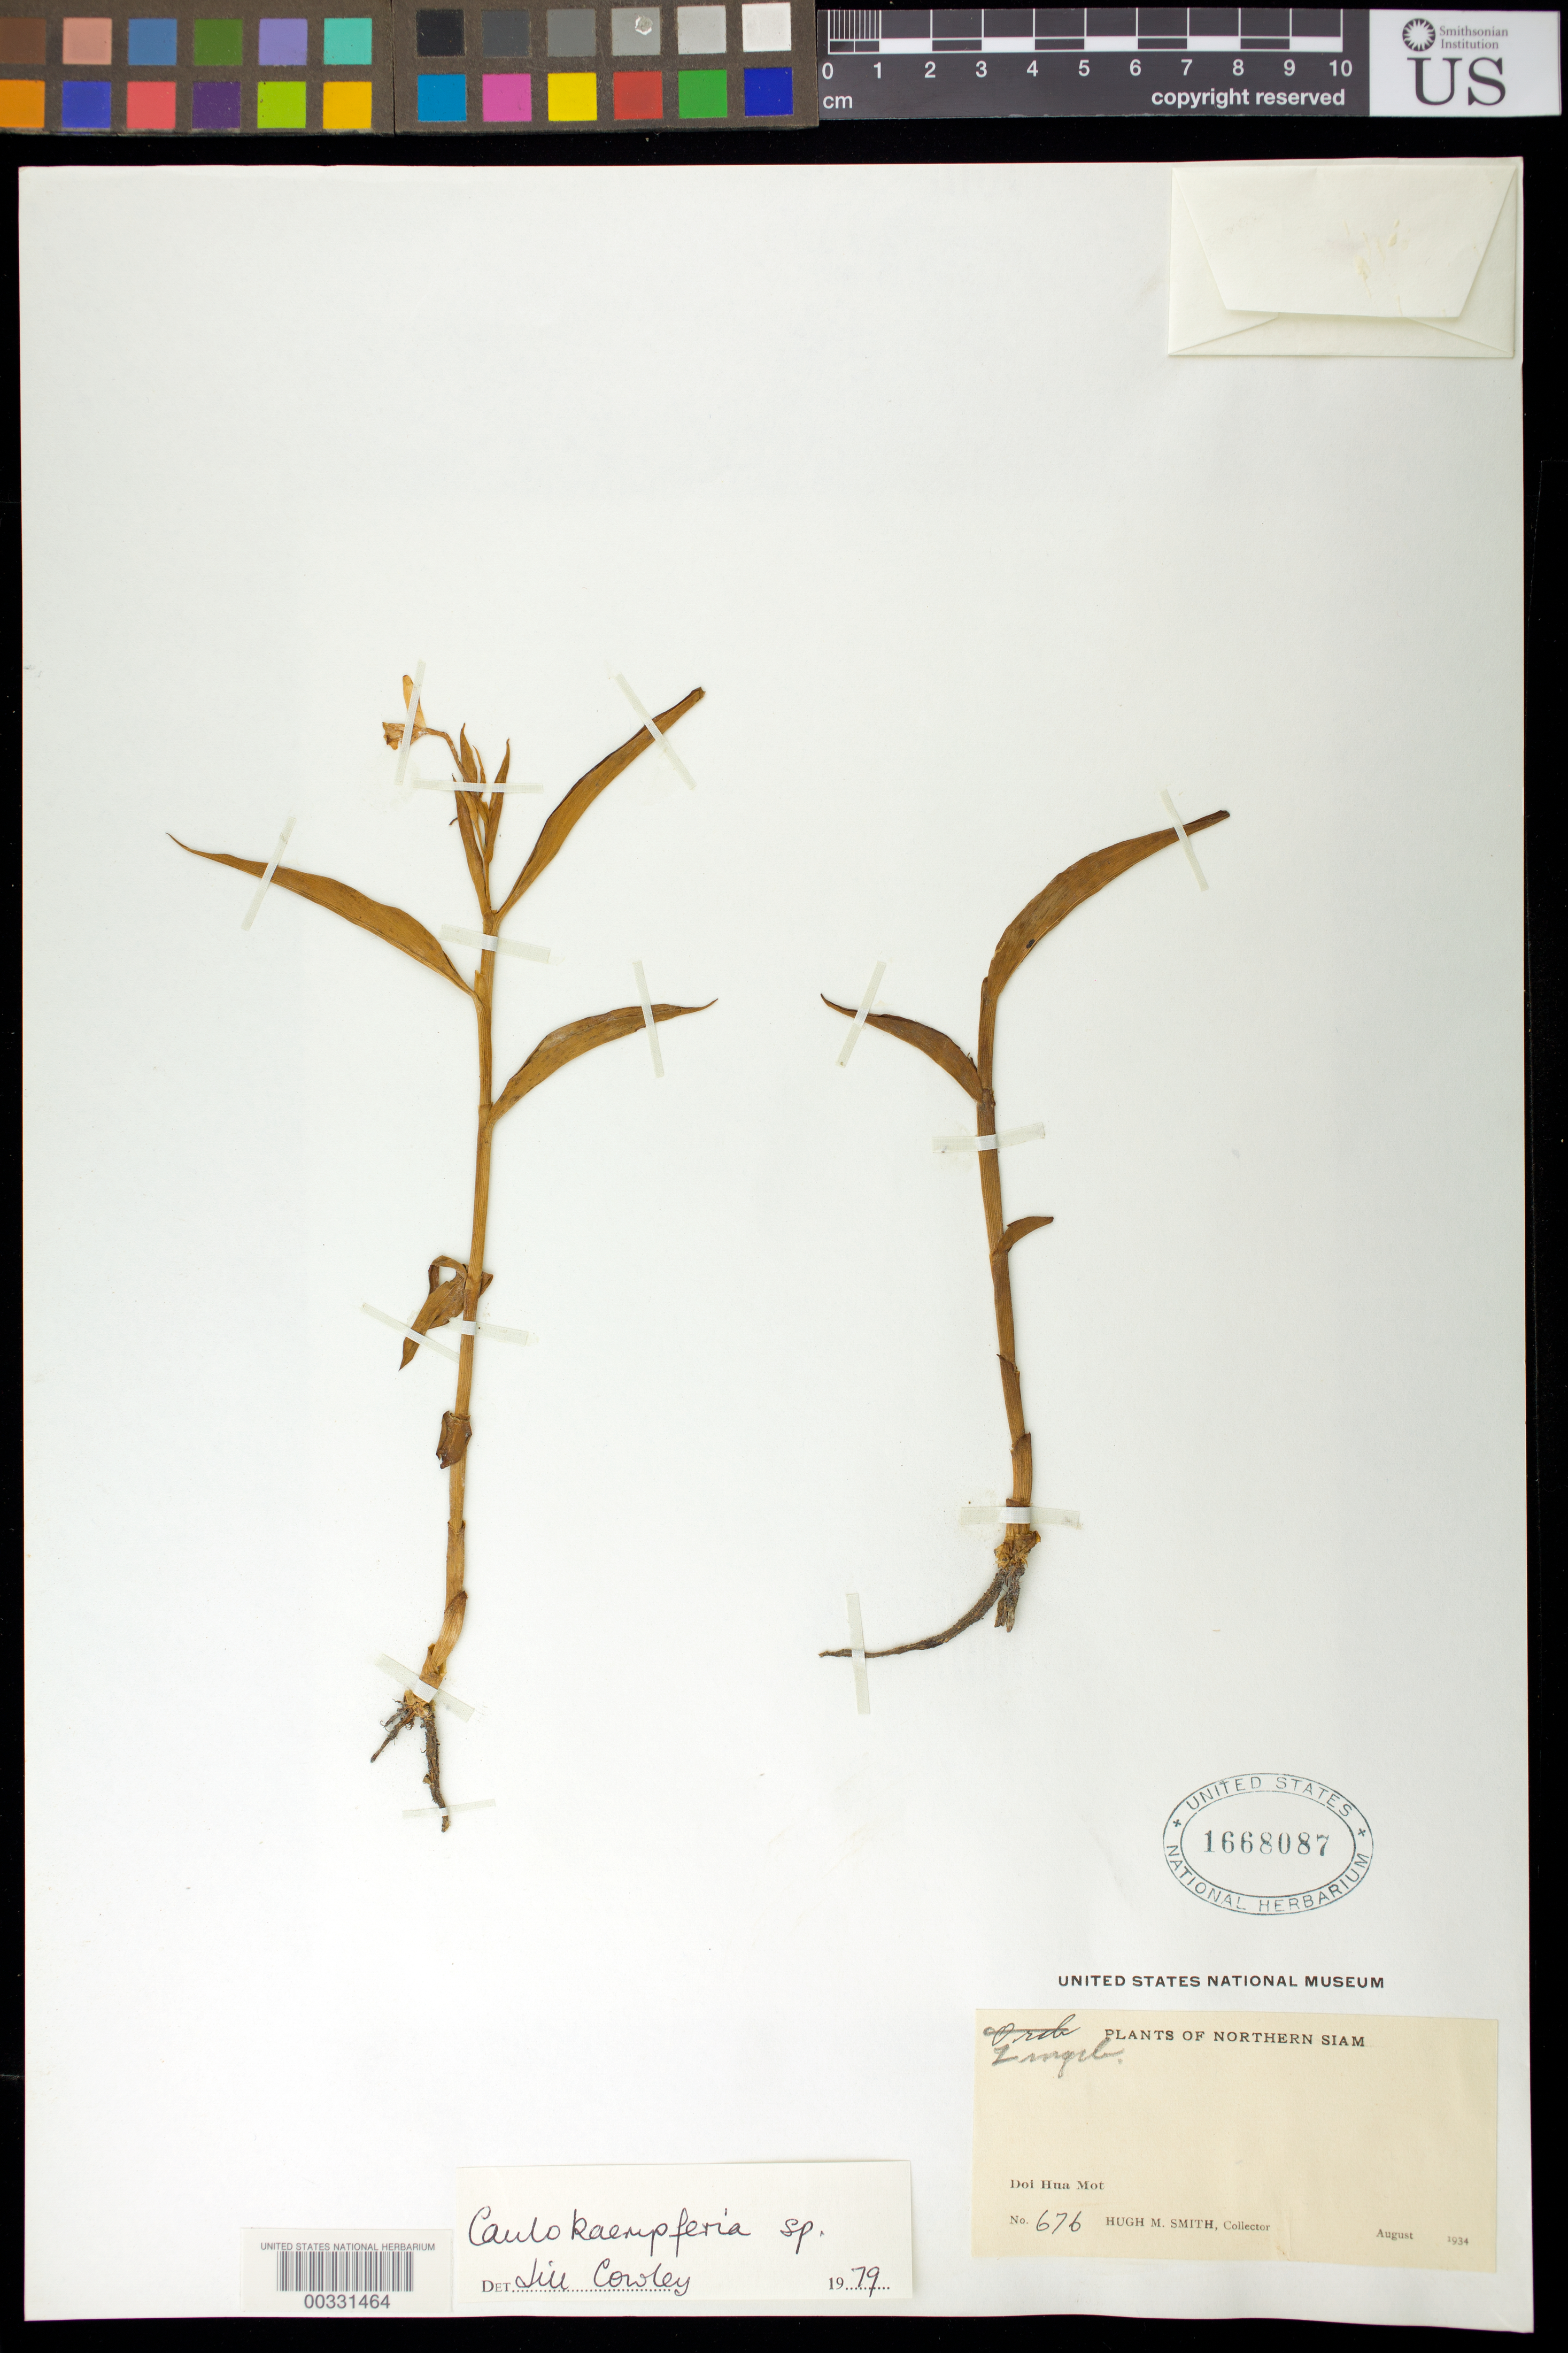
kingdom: Plantae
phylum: Tracheophyta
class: Liliopsida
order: Zingiberales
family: Zingiberaceae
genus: Caulokaempferia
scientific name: Caulokaempferia sp.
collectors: H. M. Smith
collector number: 676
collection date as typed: Aug 1934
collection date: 1934-08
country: Thailand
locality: Plants of northern siam, doi hua mot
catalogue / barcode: US 1668087